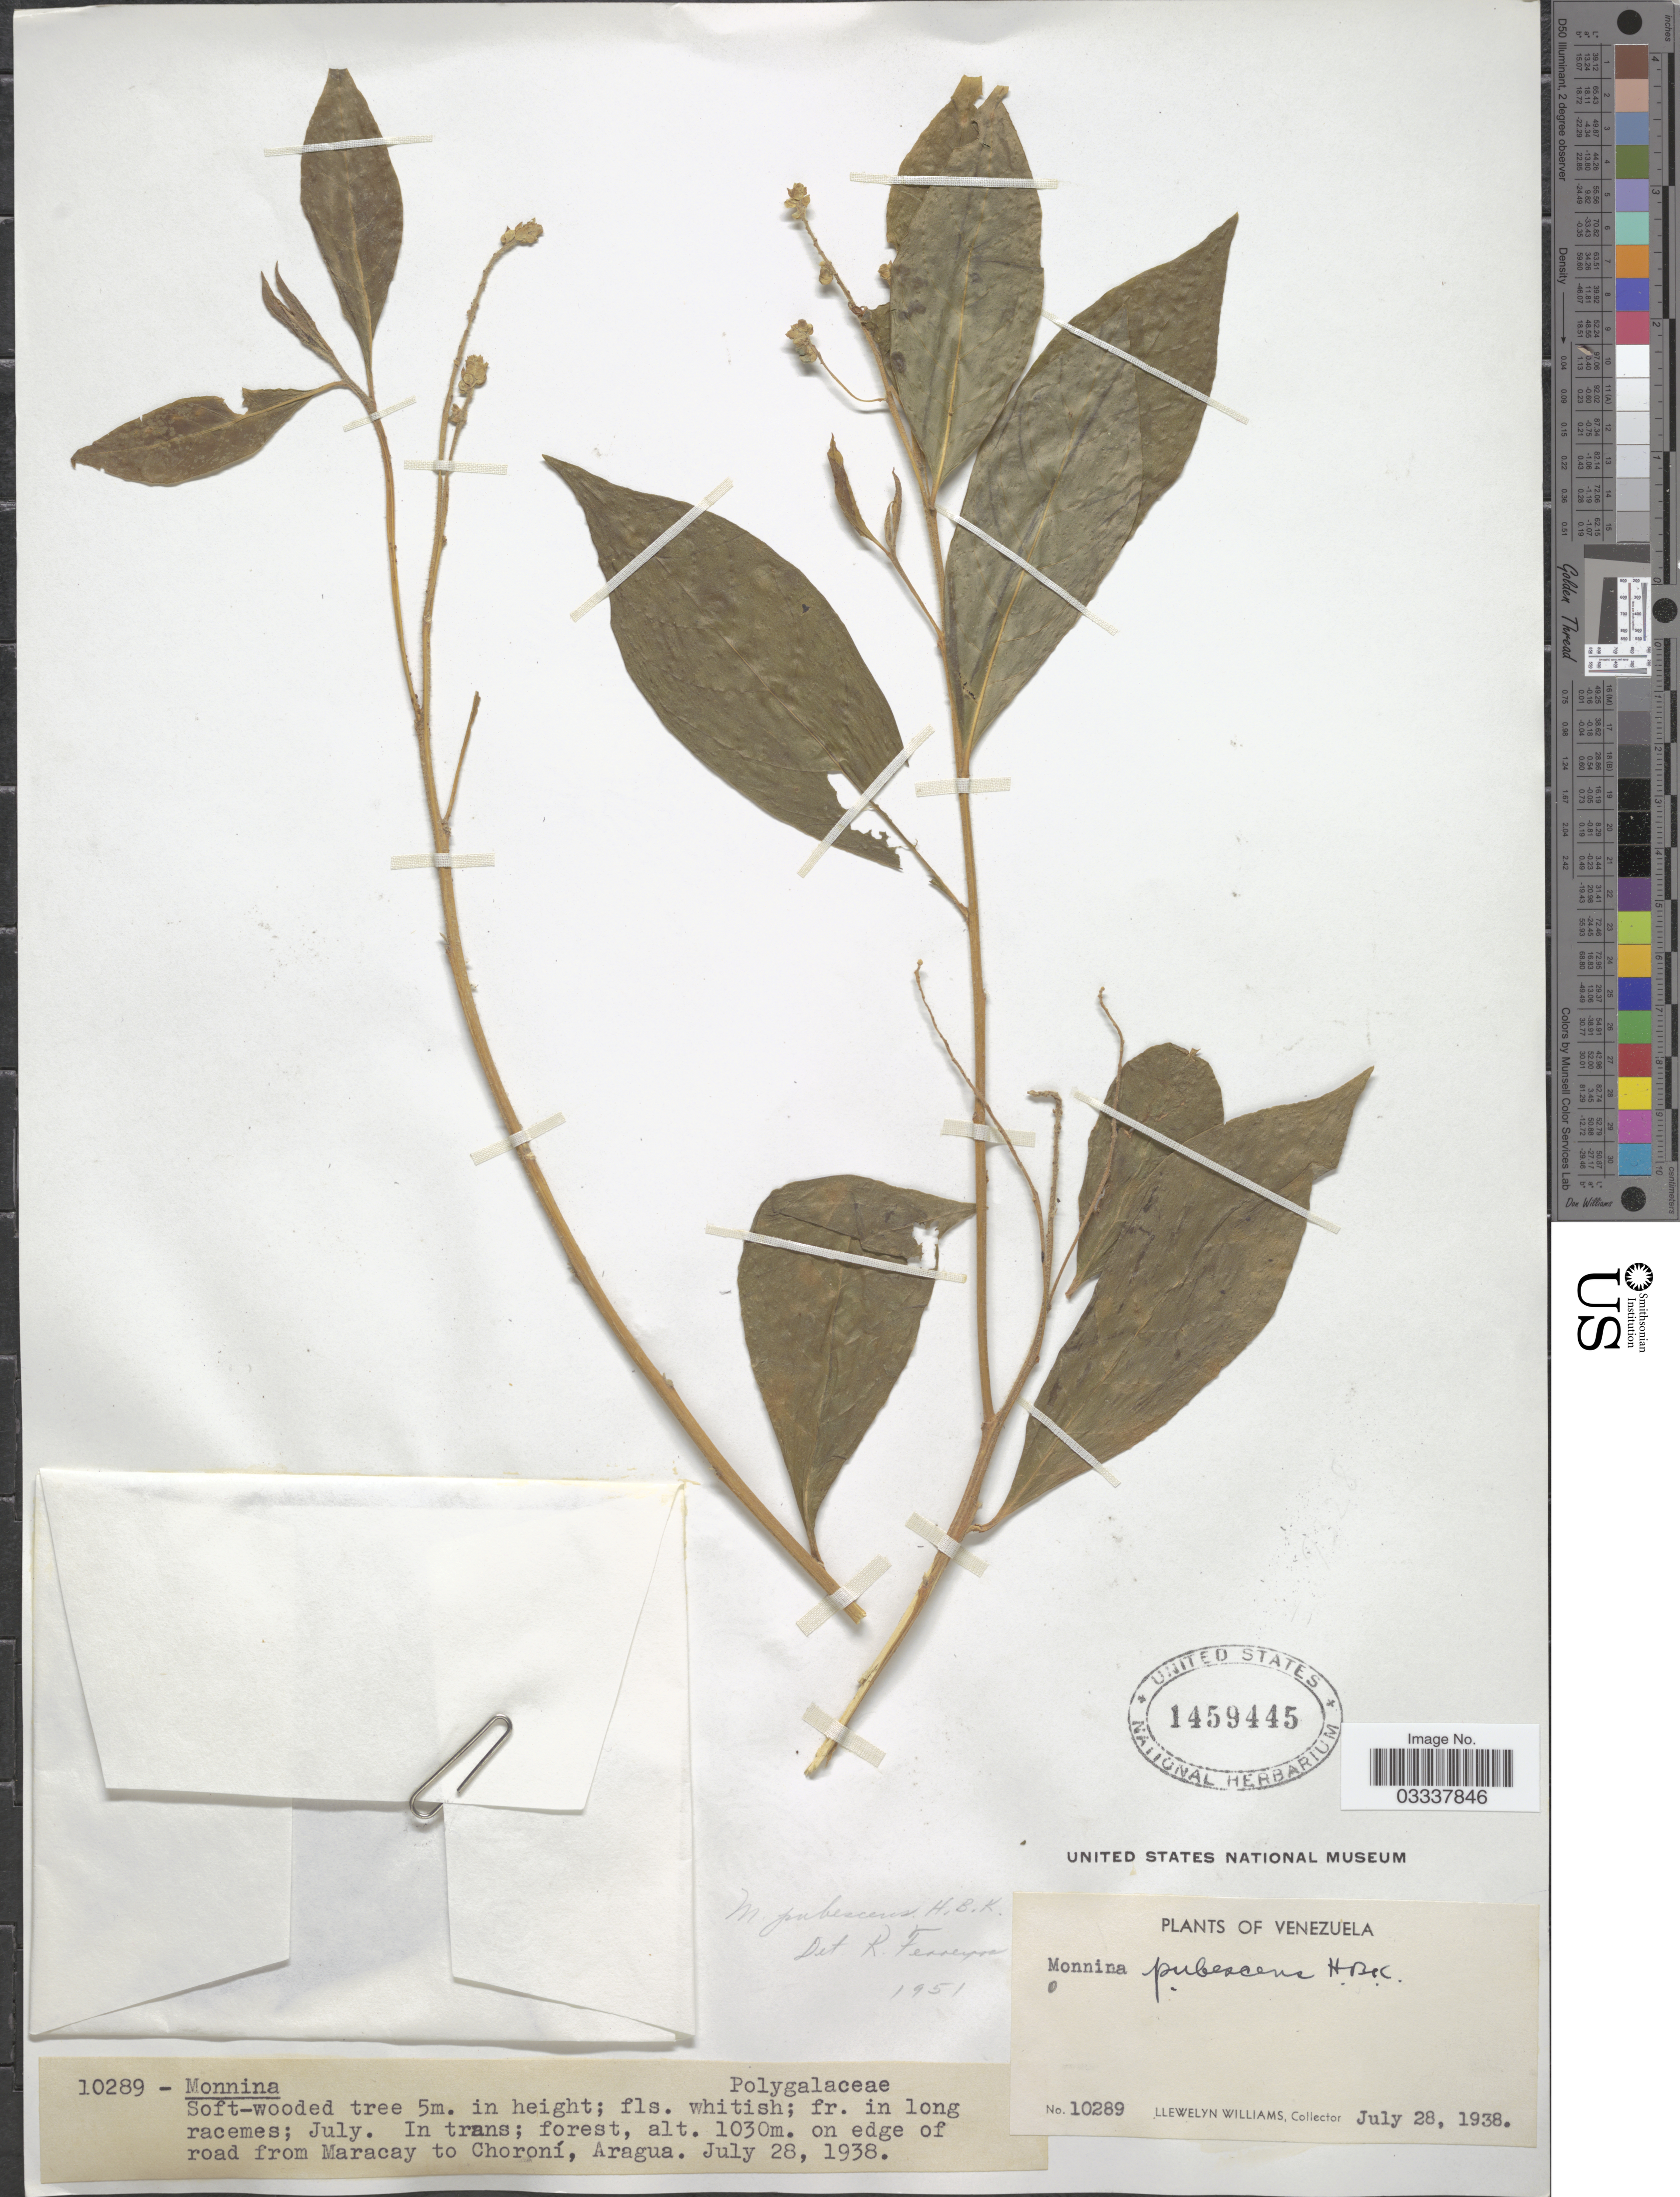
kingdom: Plantae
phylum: Tracheophyta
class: Magnoliopsida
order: Fabales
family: Polygalaceae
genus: Monnina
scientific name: Monnina pubescens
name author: Kunth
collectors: Ll. Williams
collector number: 10289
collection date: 1938-07-28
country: Venezuela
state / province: Aragua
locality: On edge of road from Maracay to Choroní.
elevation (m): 1030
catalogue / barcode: US 1459445